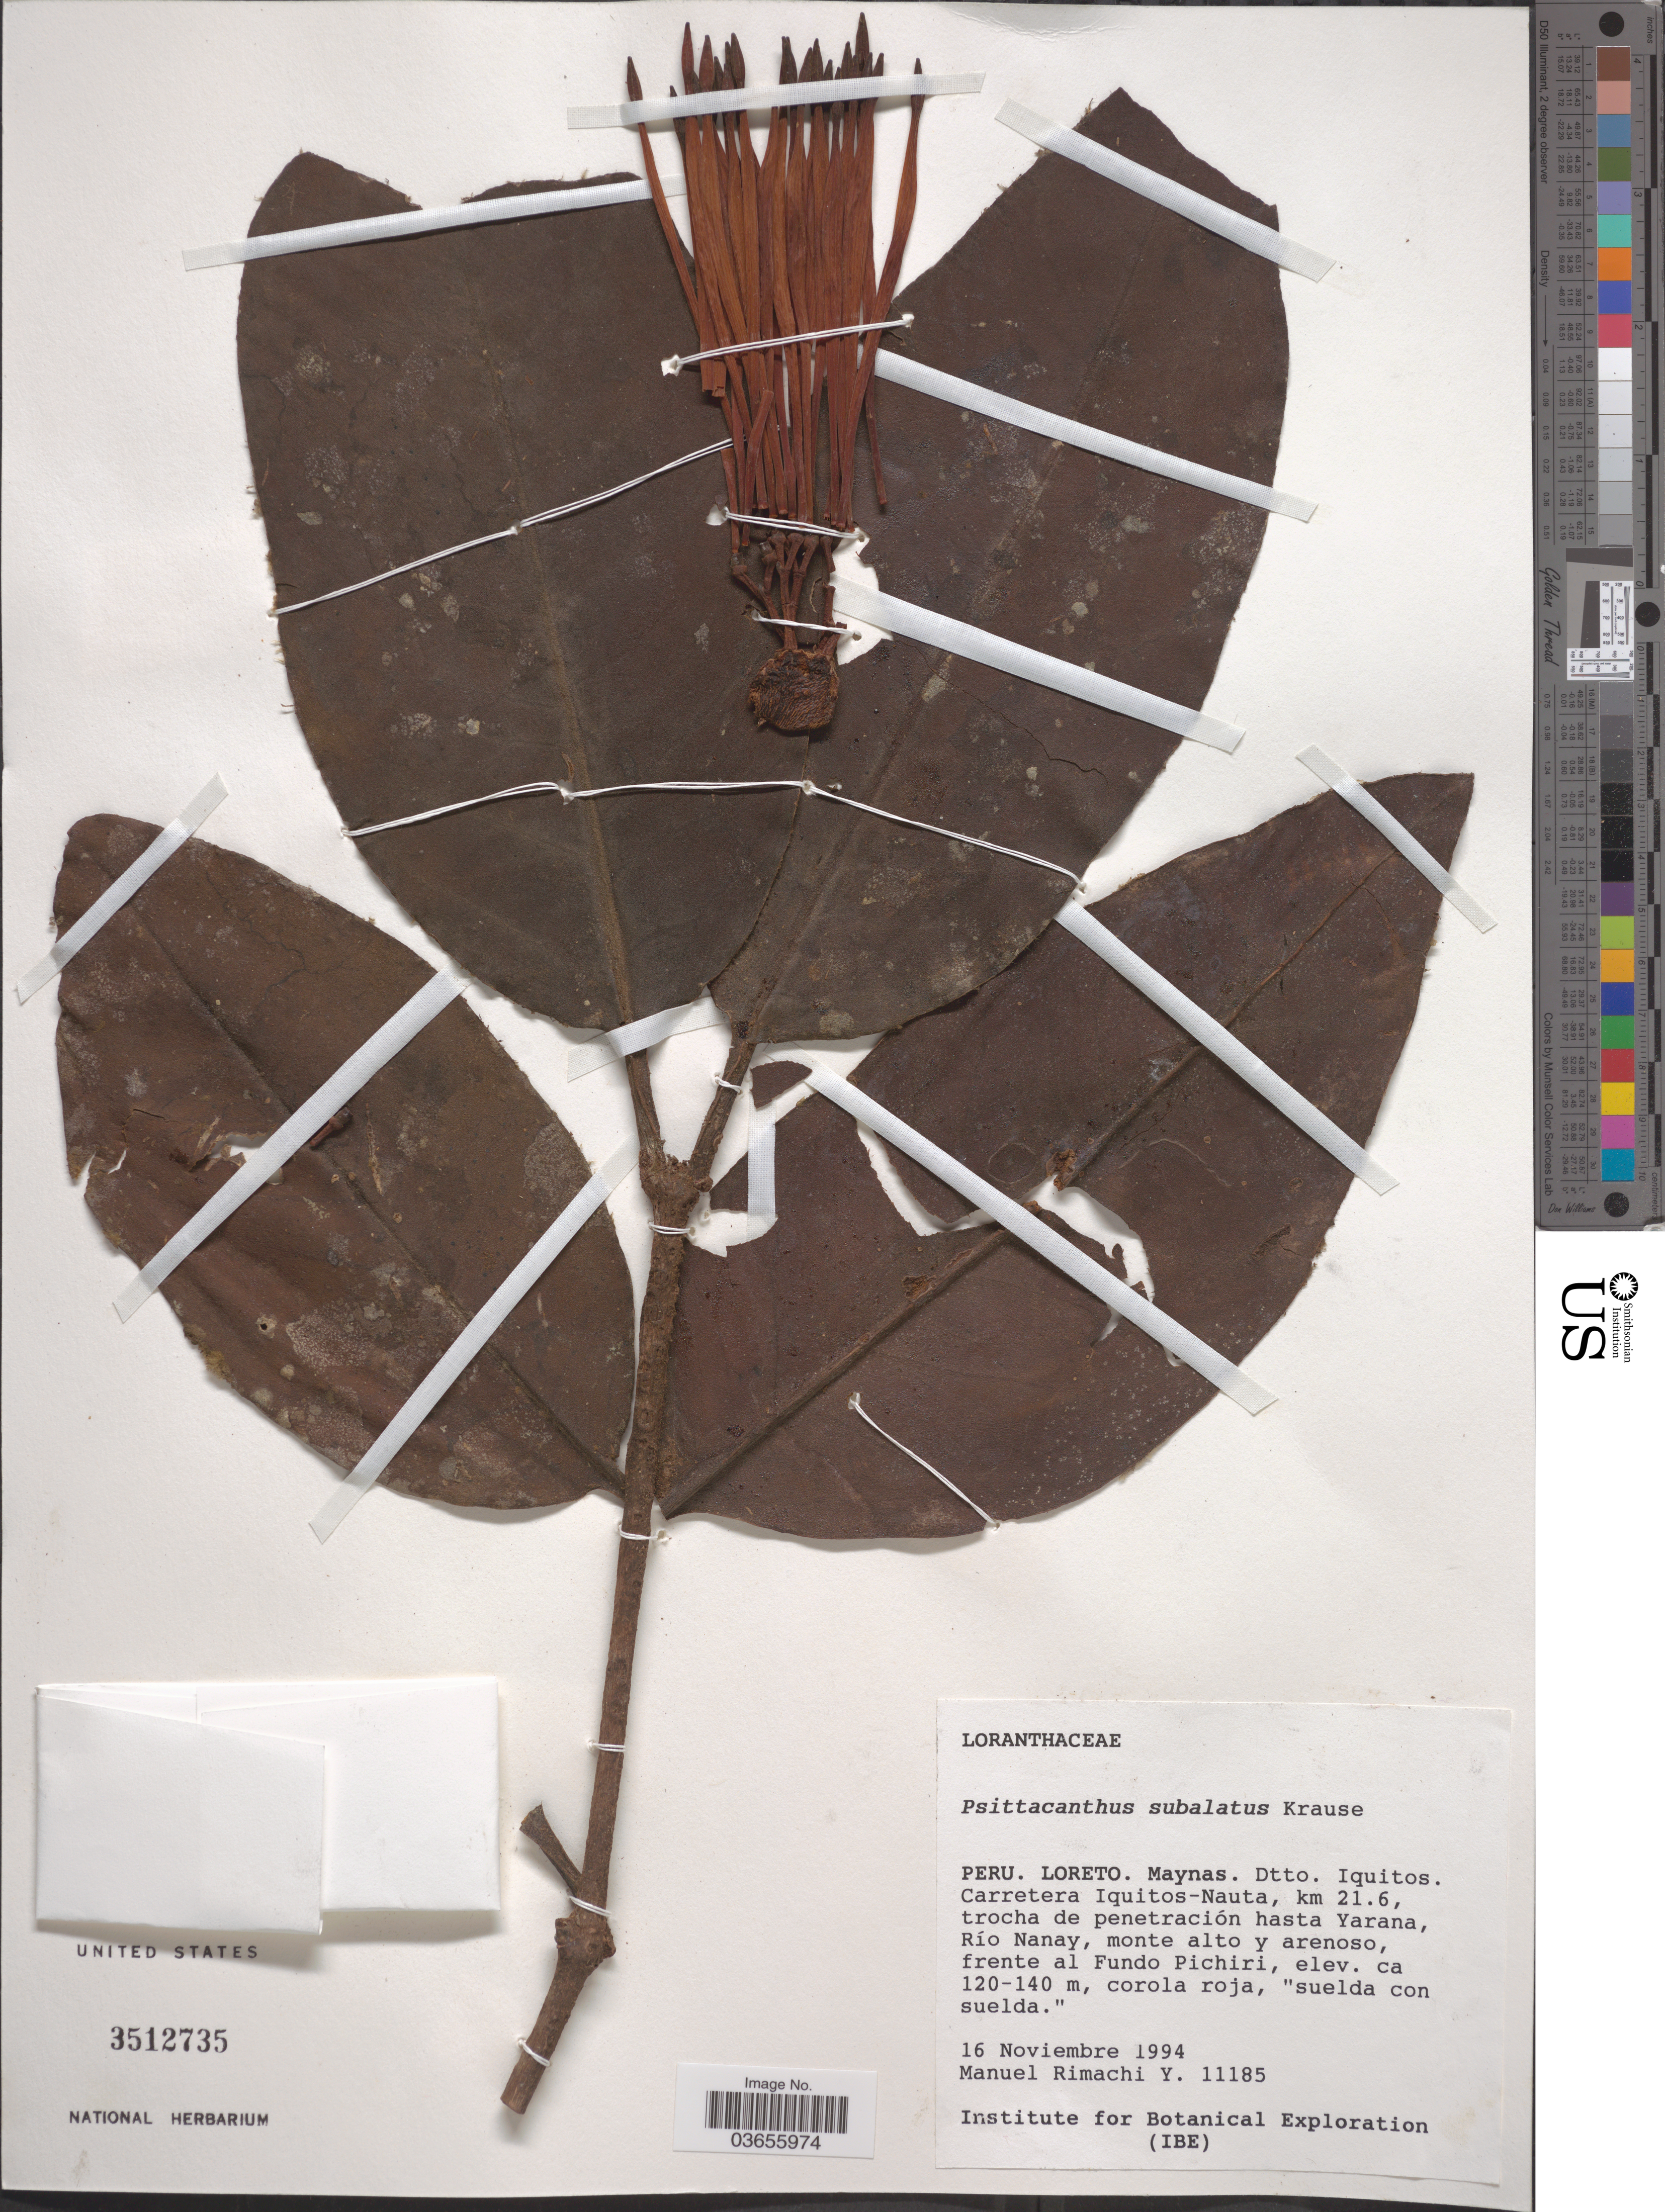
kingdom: Plantae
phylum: Tracheophyta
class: Magnoliopsida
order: Santalales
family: Loranthaceae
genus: Psittacanthus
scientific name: Psittacanthus subalatus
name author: K. Krause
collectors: M. Rimachi Y.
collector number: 11185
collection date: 1994-11-16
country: Peru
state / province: Loreto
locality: Maynas. Dtto. Iquitos. Carretera Iquitos-Nauta, km 21.6, trocha de penetración hasta Yarana, Río Nanay, monte alto y arenoso, frente al Fundo Pichiri.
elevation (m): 120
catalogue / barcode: US 3512735